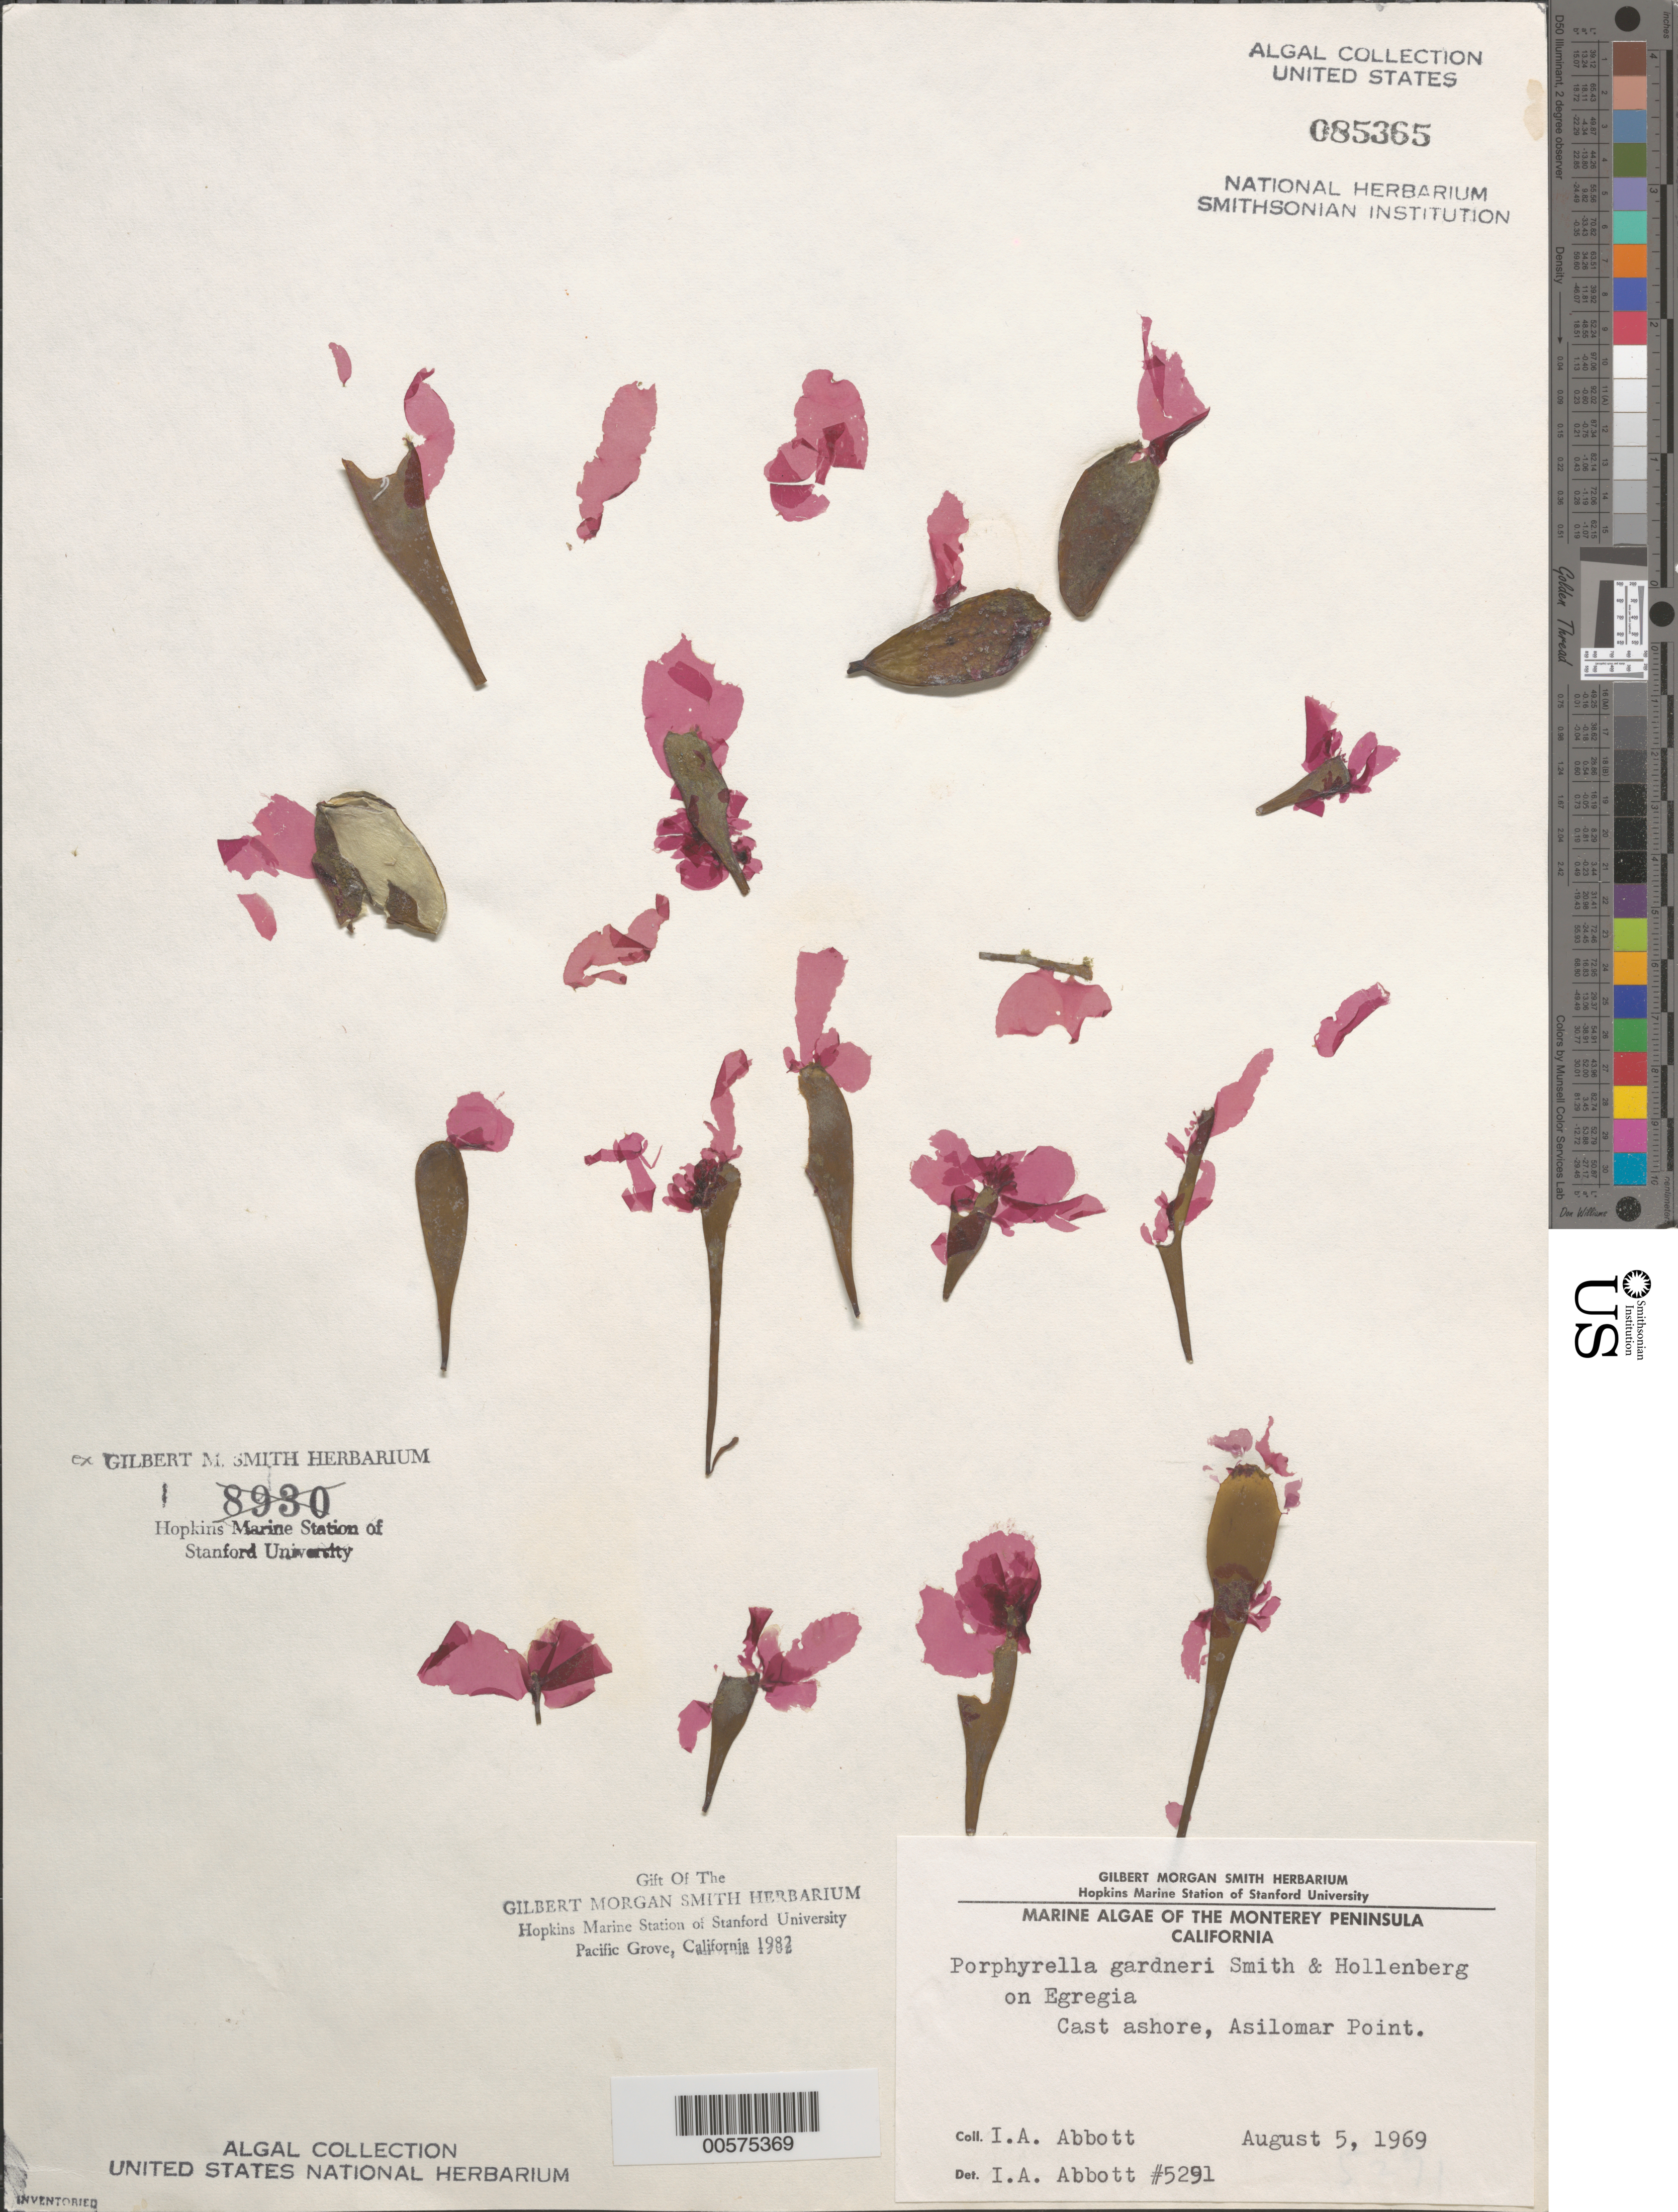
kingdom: Plantae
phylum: Rhodophyta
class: Bangiophyceae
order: Bangiales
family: Bangiaceae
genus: Pyropia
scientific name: Pyropia gardneri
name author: (G.M. Sm. & Hollenb.) S.C. Lindstrom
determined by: Algae name updating Project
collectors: I. A. Abbott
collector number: IAA 5291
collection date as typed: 05 Aug 1969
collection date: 1969-08-05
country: United States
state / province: California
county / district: Monterey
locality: Asilomar Point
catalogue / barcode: US 85365